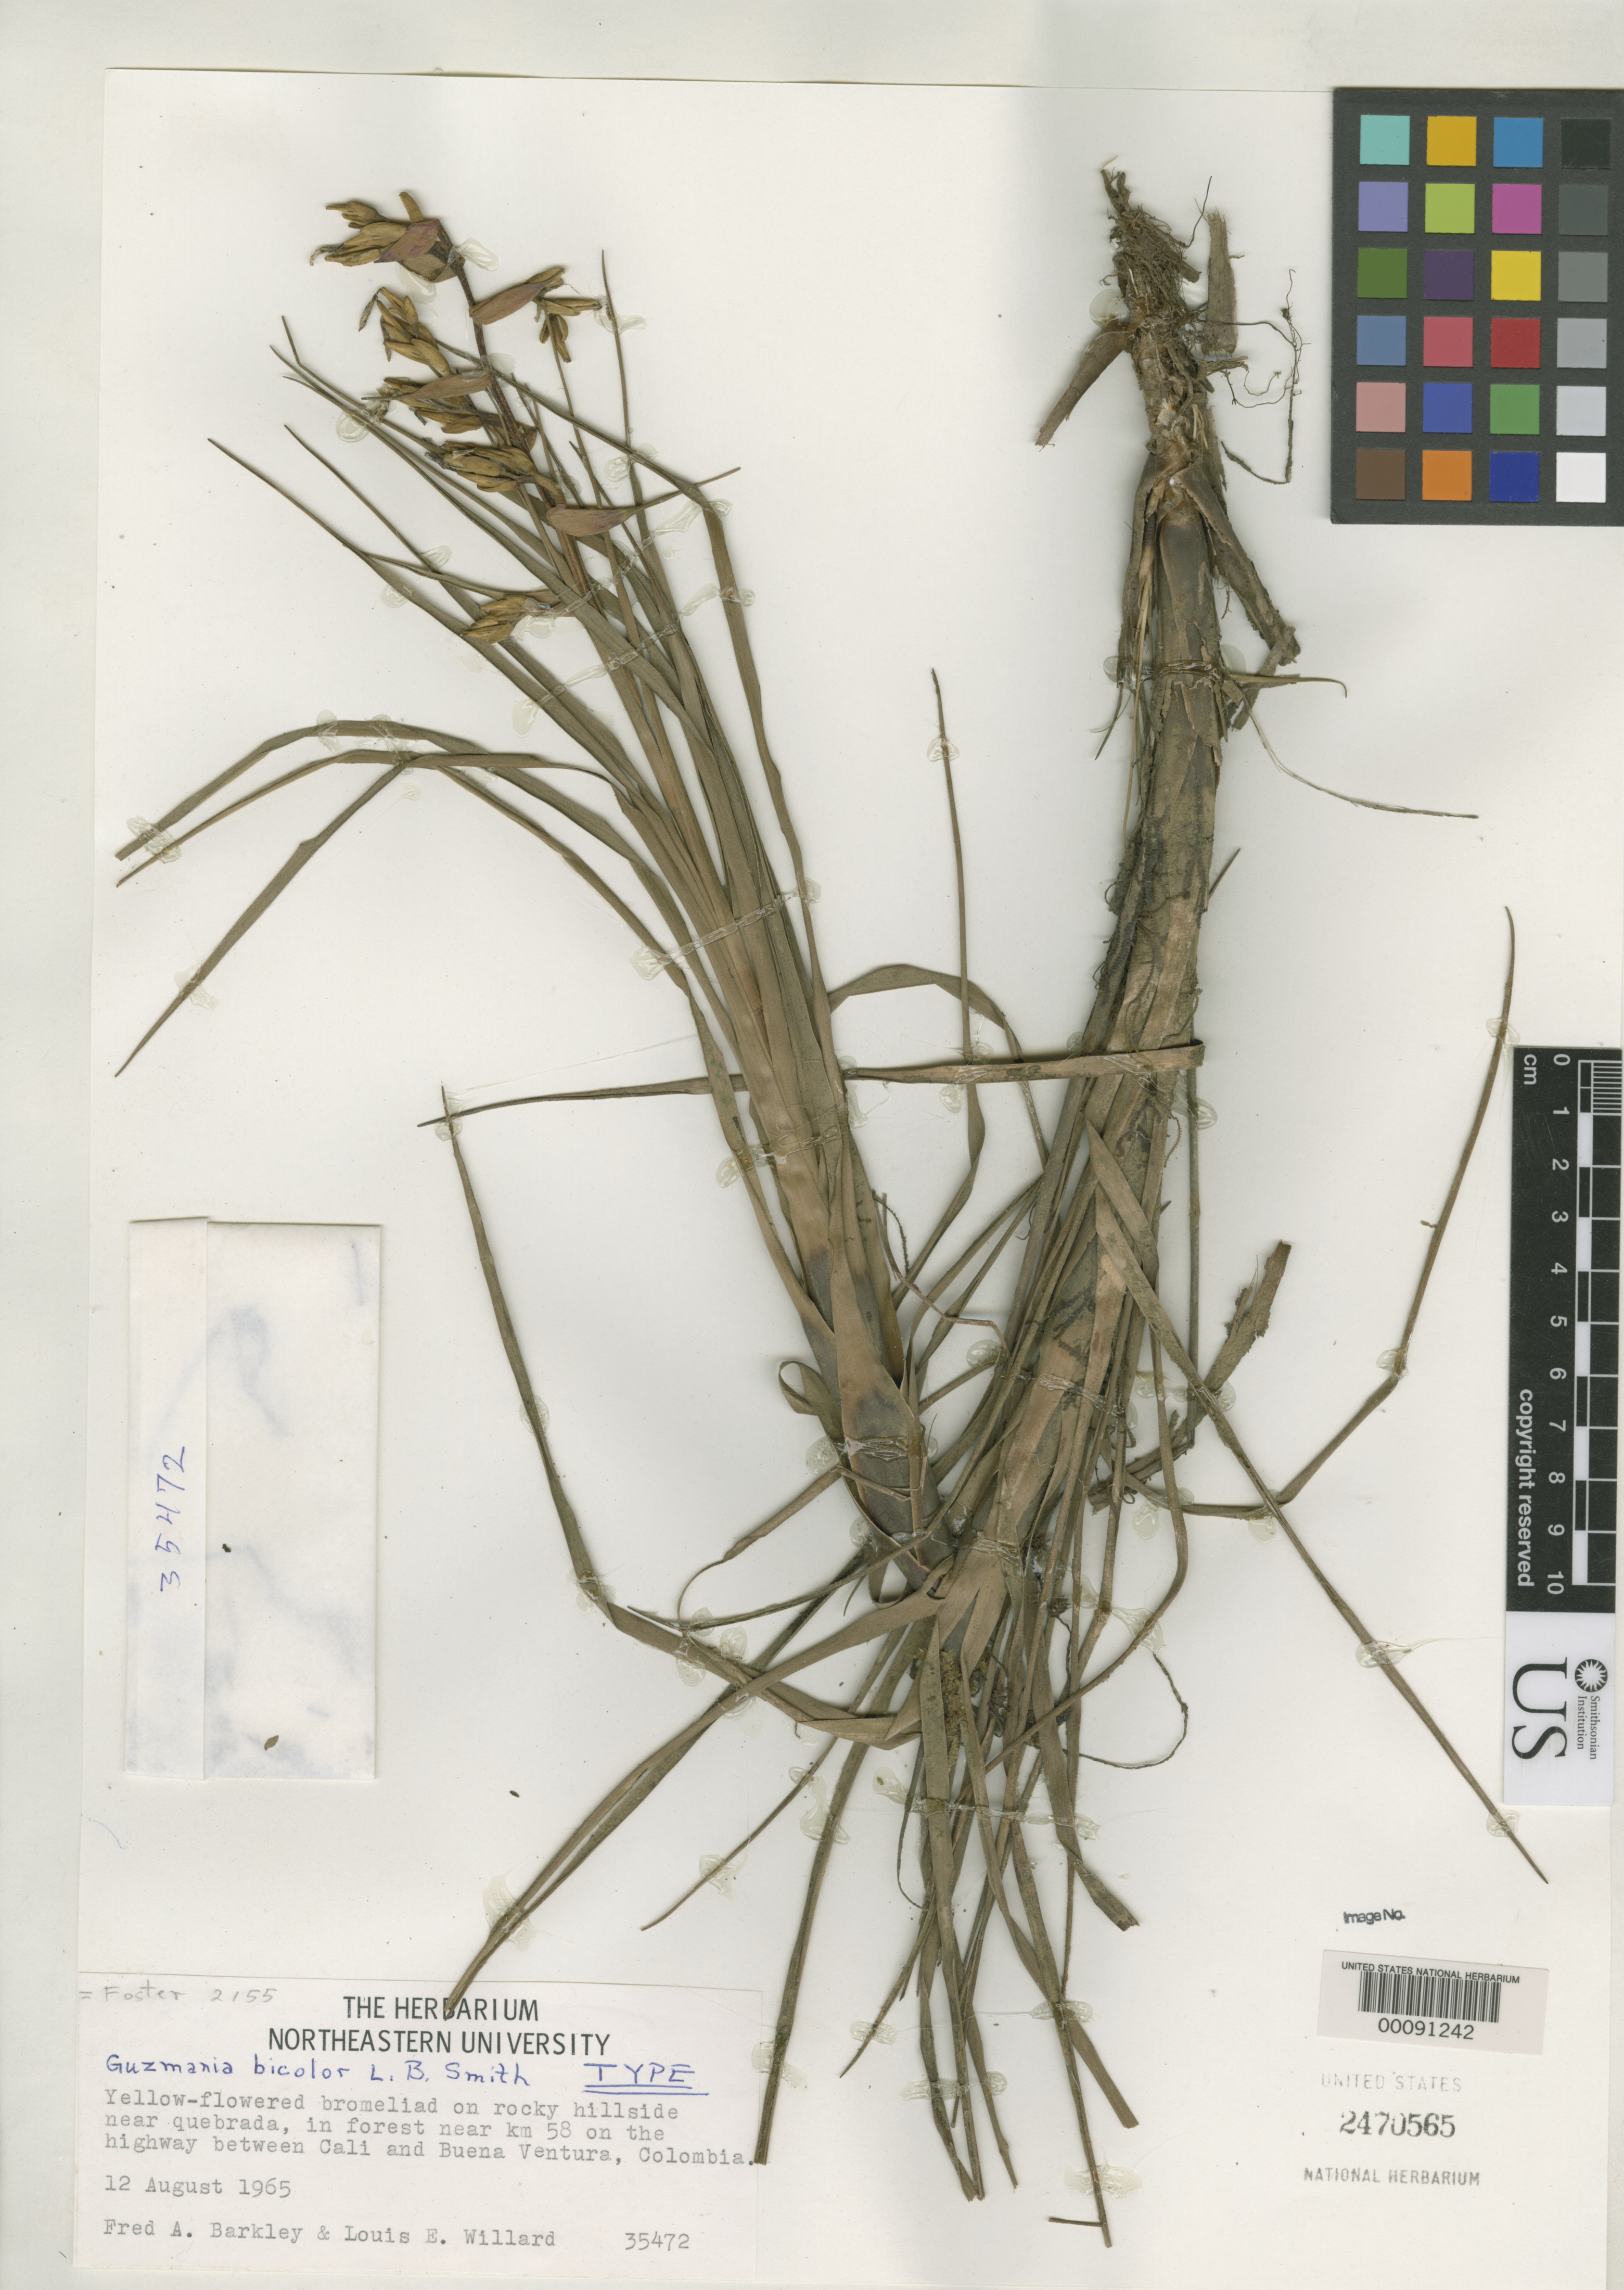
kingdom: Plantae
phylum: Tracheophyta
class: Liliopsida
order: Poales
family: Bromeliaceae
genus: Guzmania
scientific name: Guzmania bicolor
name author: L.B. Sm.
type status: Holotype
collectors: F. A. Barkley & L. Willard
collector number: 35472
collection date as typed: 12 Aug 1965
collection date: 1965-08-12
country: Colombia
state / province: Valle del Cauca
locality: Between Cali and Buena Ventura.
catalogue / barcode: US 2470565